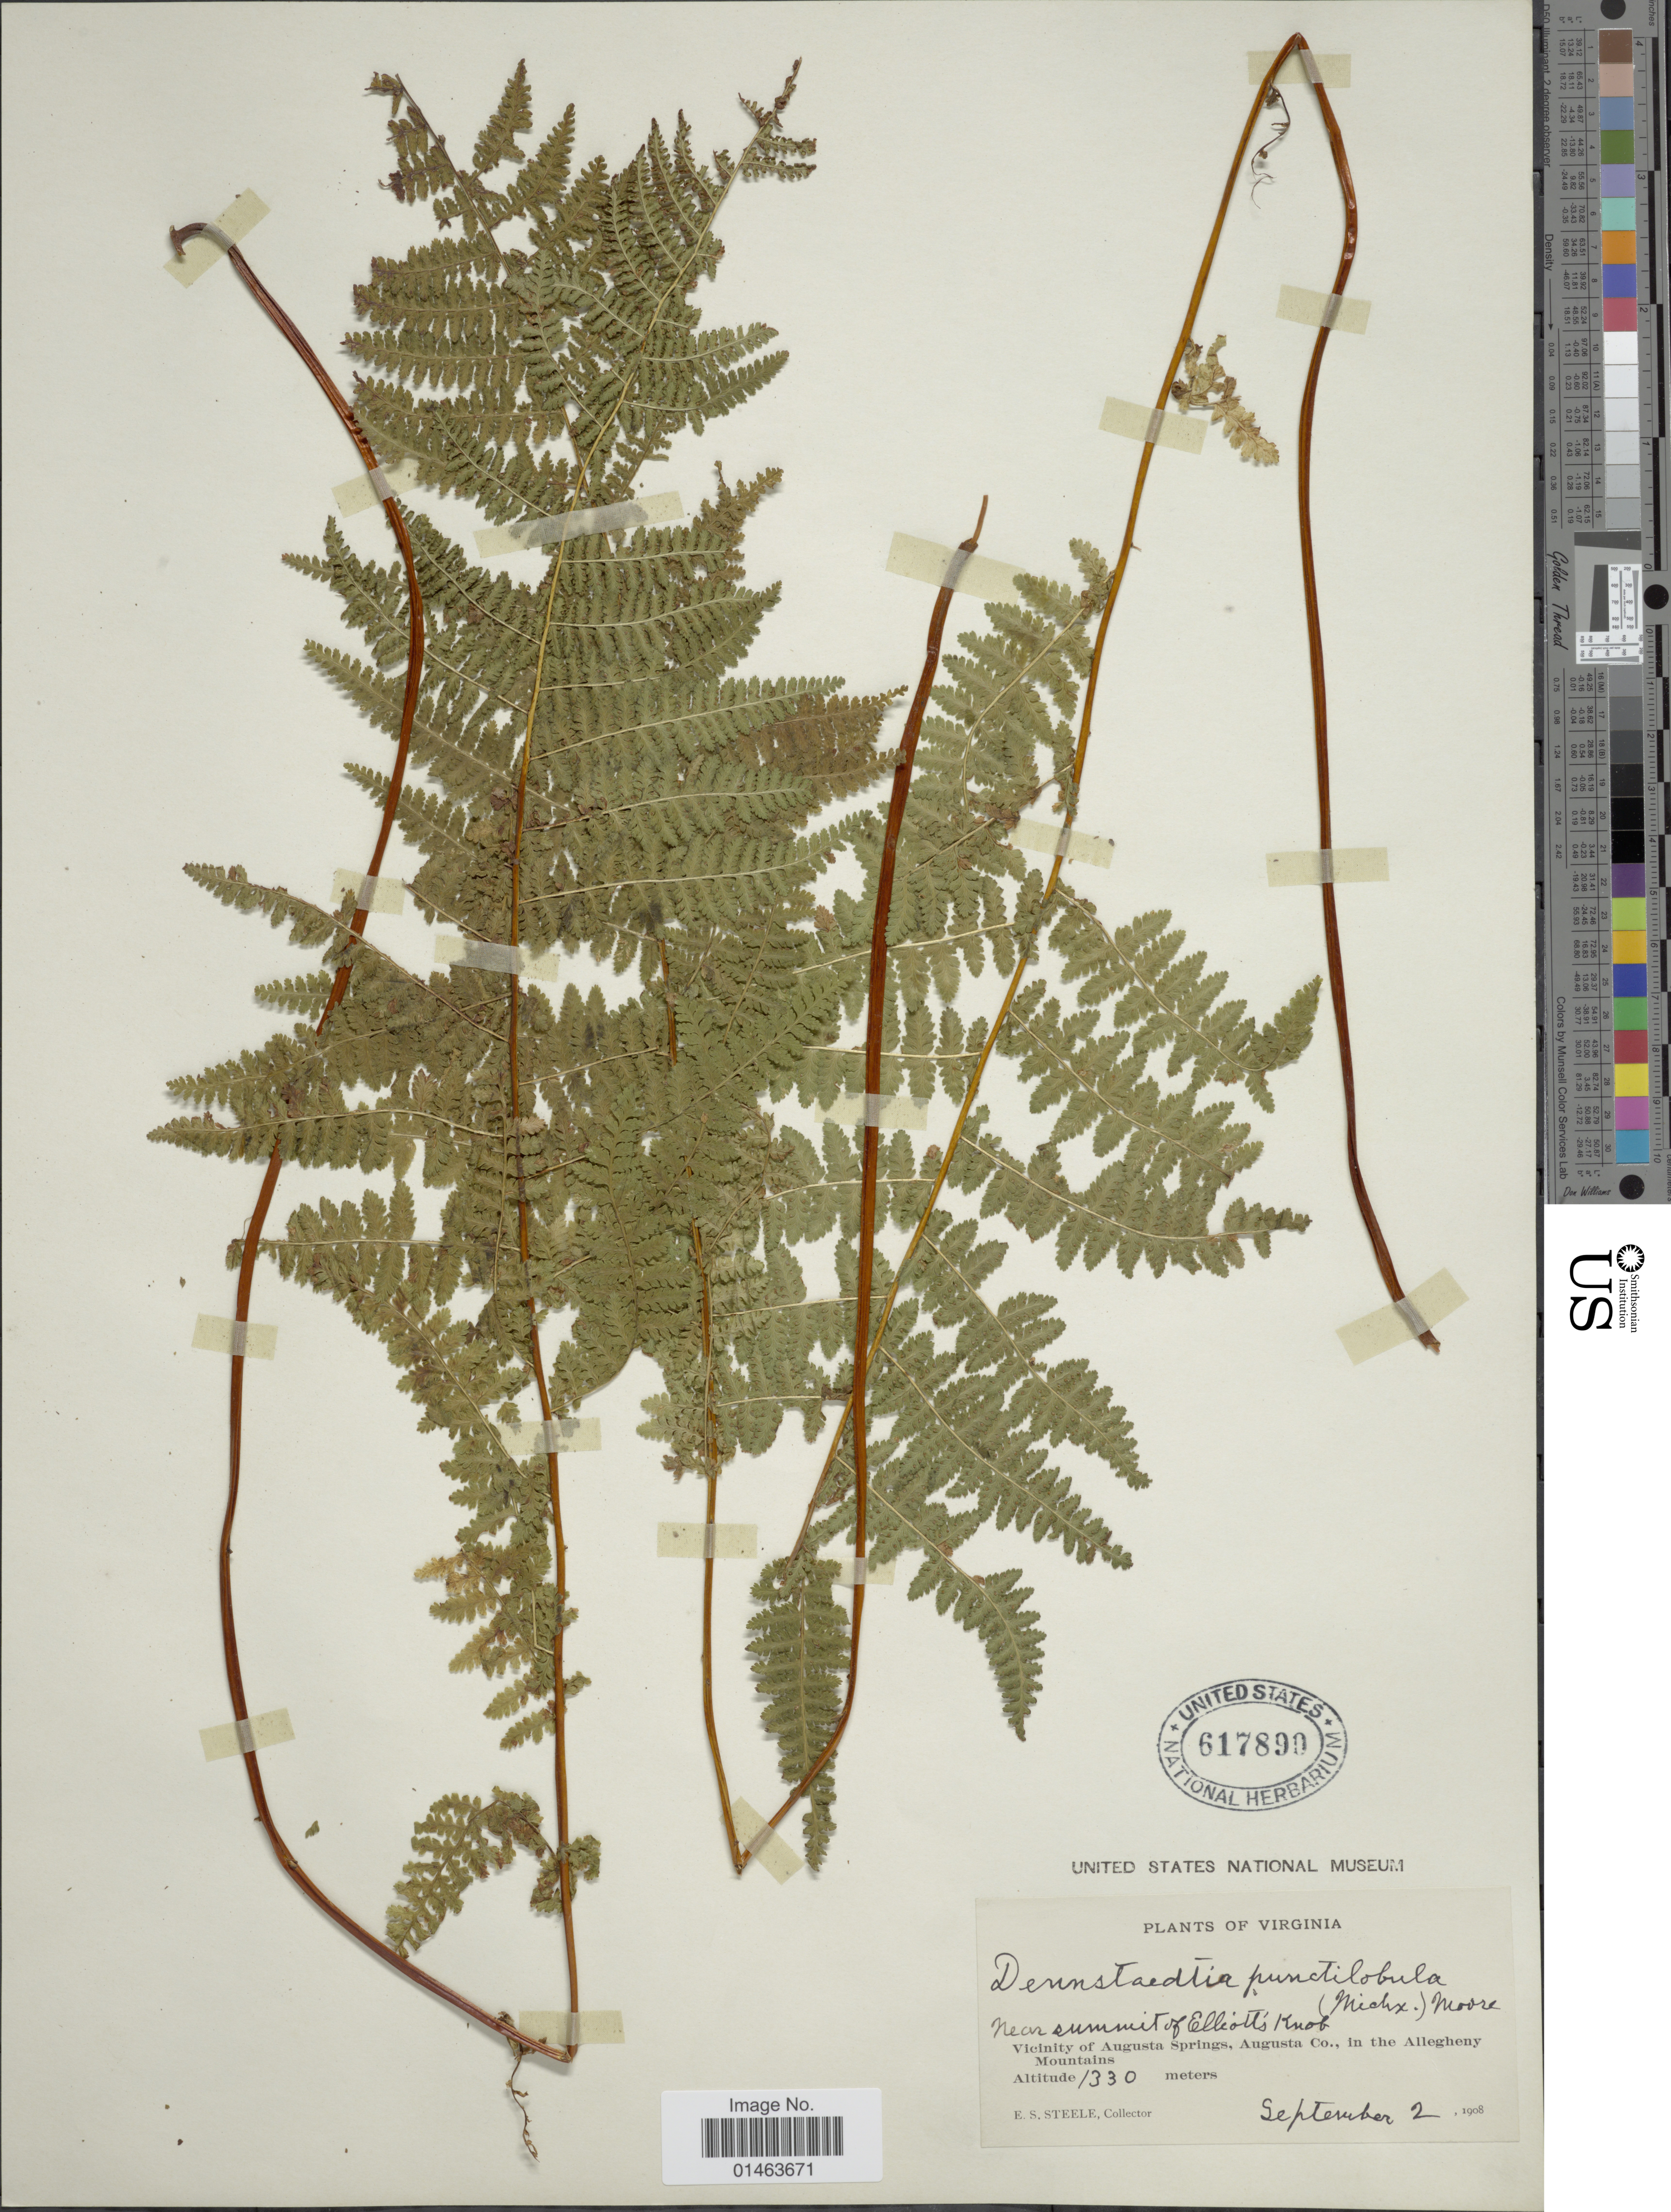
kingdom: Plantae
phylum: Tracheophyta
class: Polypodiopsida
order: Polypodiales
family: Dennstaedtiaceae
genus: Dennstaedtia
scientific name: Dennstaedtia punctilobula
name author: (Michx.) T. Moore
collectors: E. Steele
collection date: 1908-09-02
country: United States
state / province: Virginia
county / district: Augusta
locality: Near Summit of Elliots Knob. Vicinity of Augusta Springs, Augusta Co., in the Allegheny Mountains.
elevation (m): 1330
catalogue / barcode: US 617890